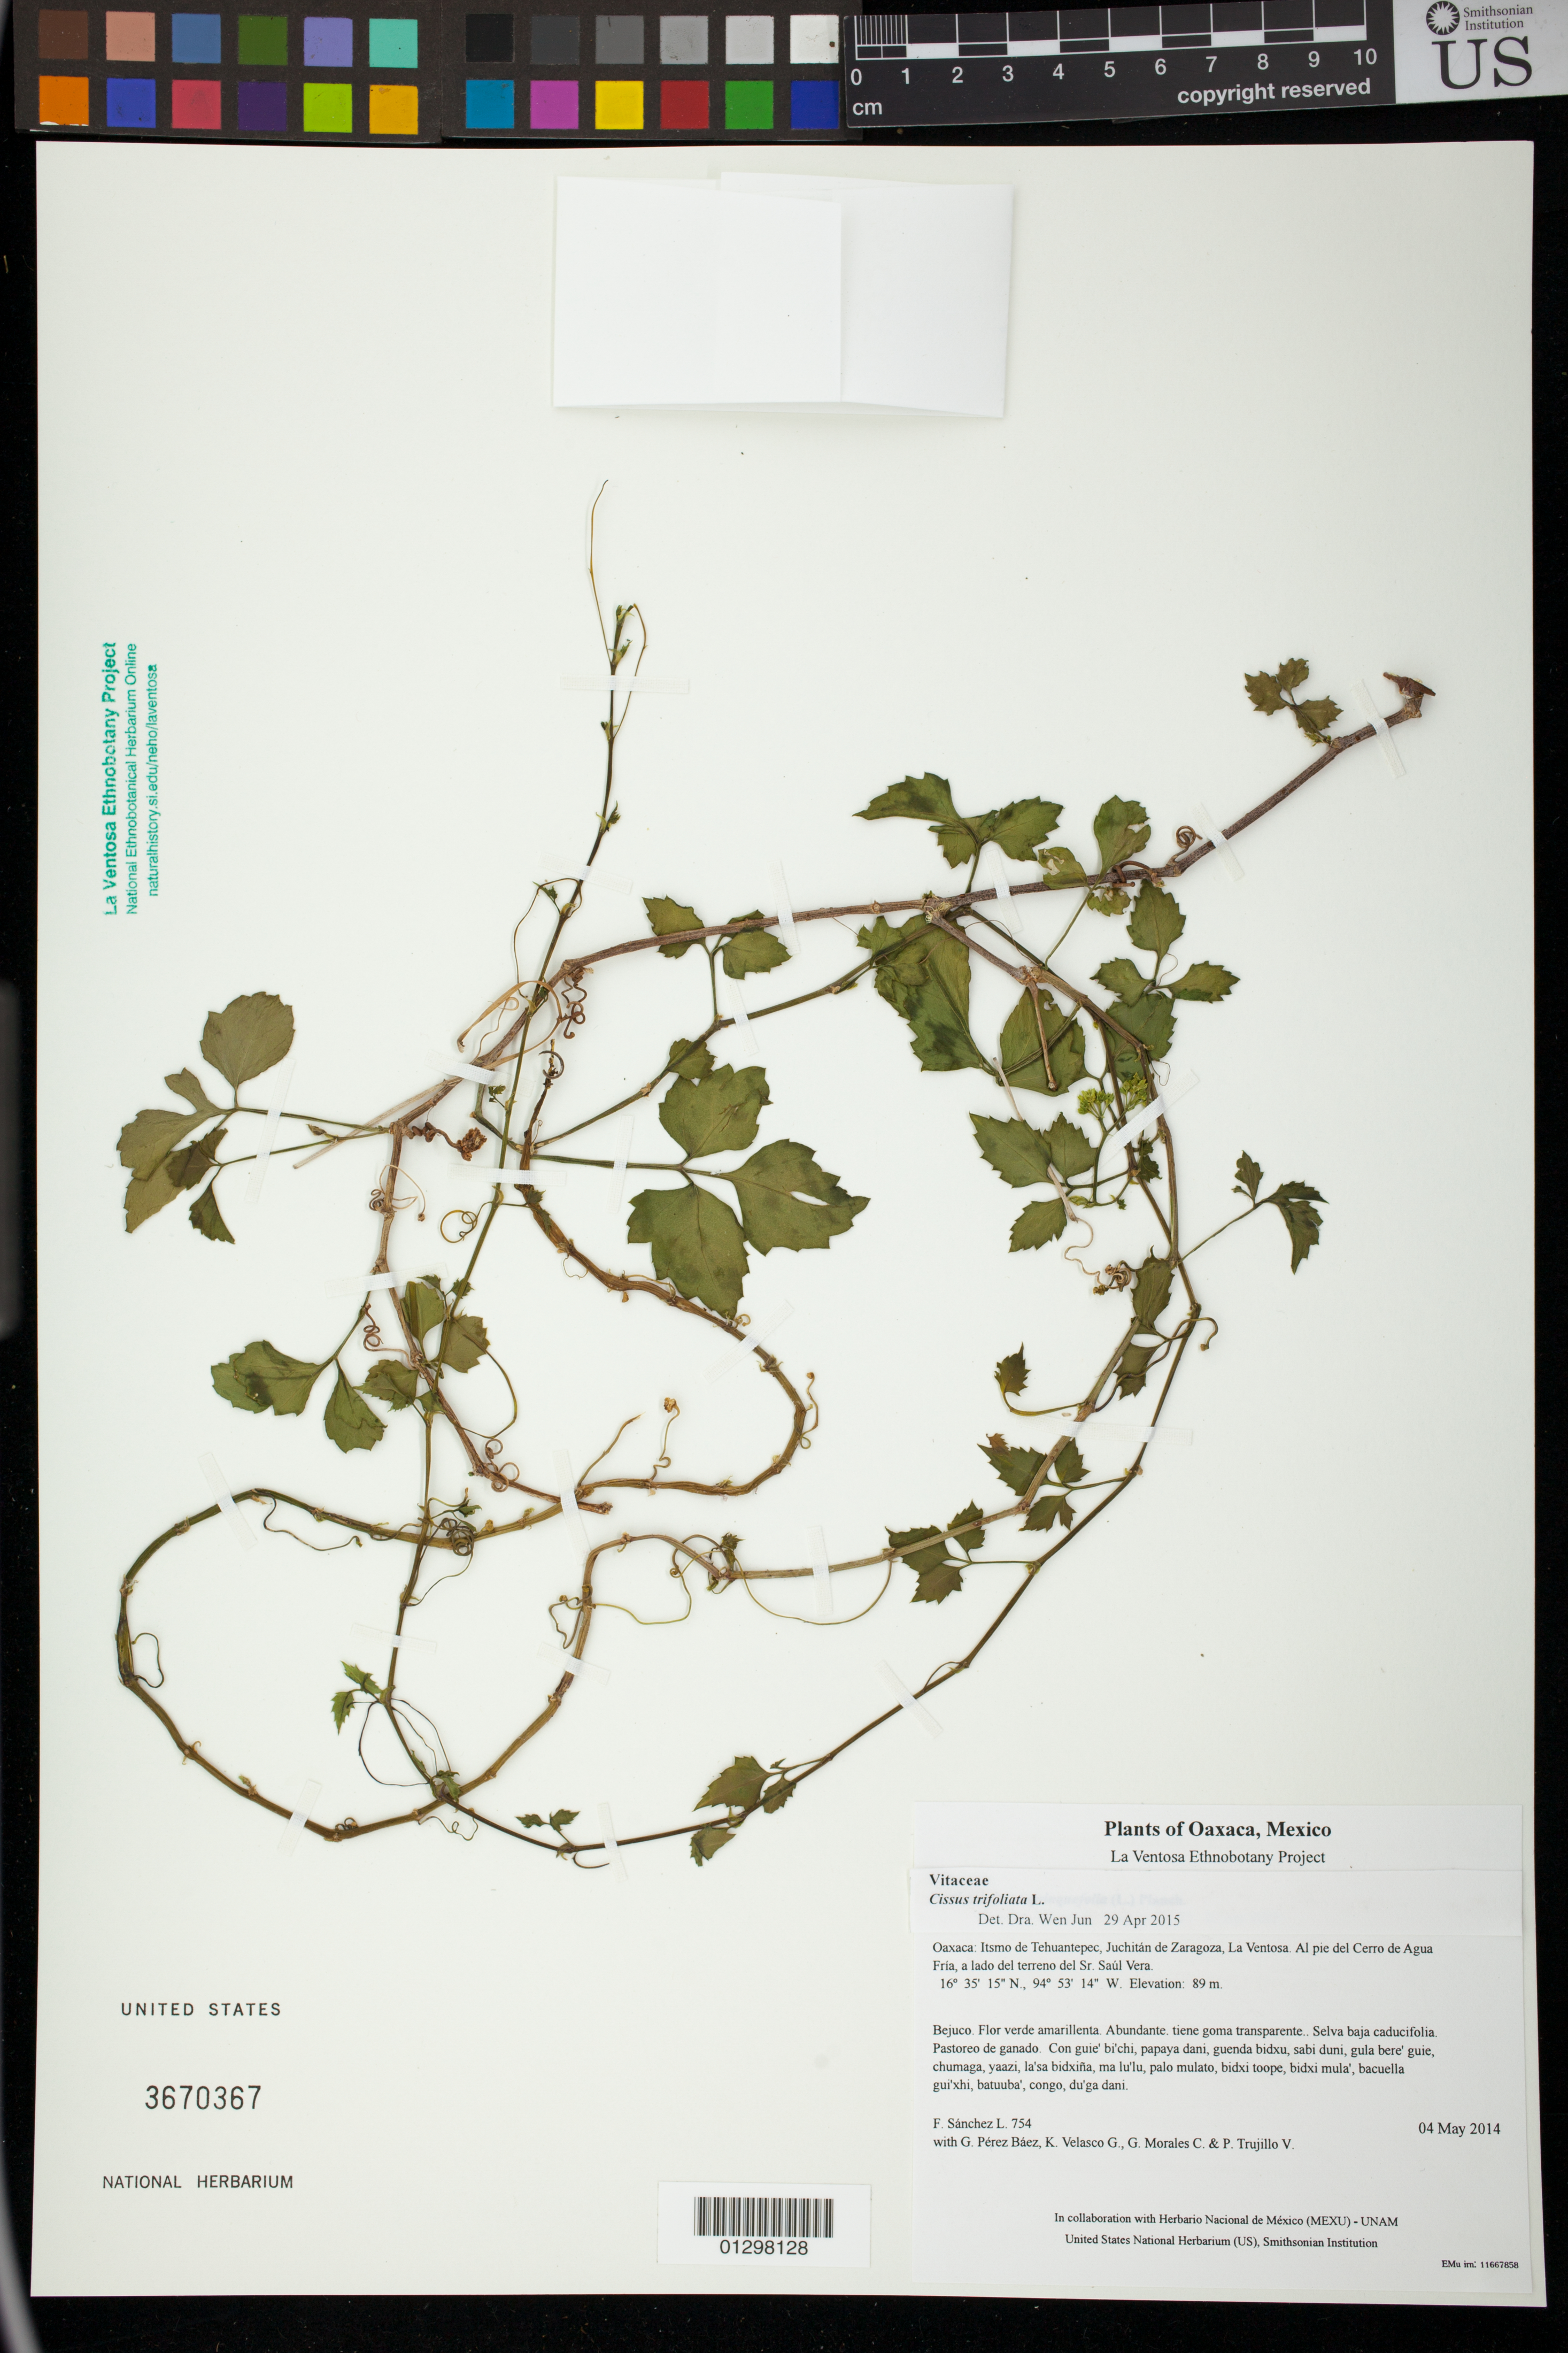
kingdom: Plantae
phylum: Tracheophyta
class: Magnoliopsida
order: Vitales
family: Vitaceae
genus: Cissus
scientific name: Cissus trifoliata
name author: (L.) L.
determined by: Wen, Jun, (BOT), Smithsonian Institution - National Museum of Natural History (UNITED STATES)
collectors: F. Sánchez L., G. Pérez Báez, K. Velasco G., G. Morales C. & P. Trujillo V.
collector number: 754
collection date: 2014-05-04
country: Mexico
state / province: Oaxaca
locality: Itsmo de Tehuantepec, Juchitán de Zaragoza, La Ventosa. Al pie del Cerro de Agua Fría, a lado del terreno del Sr. Saúl Vera.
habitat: Selva baja caducifolia. Pastoreo de ganado.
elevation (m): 89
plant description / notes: JEBOT, MEXU, SERO, US; Luba'. Guie' naga' naguchi ga. Stale.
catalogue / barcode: US 3670367